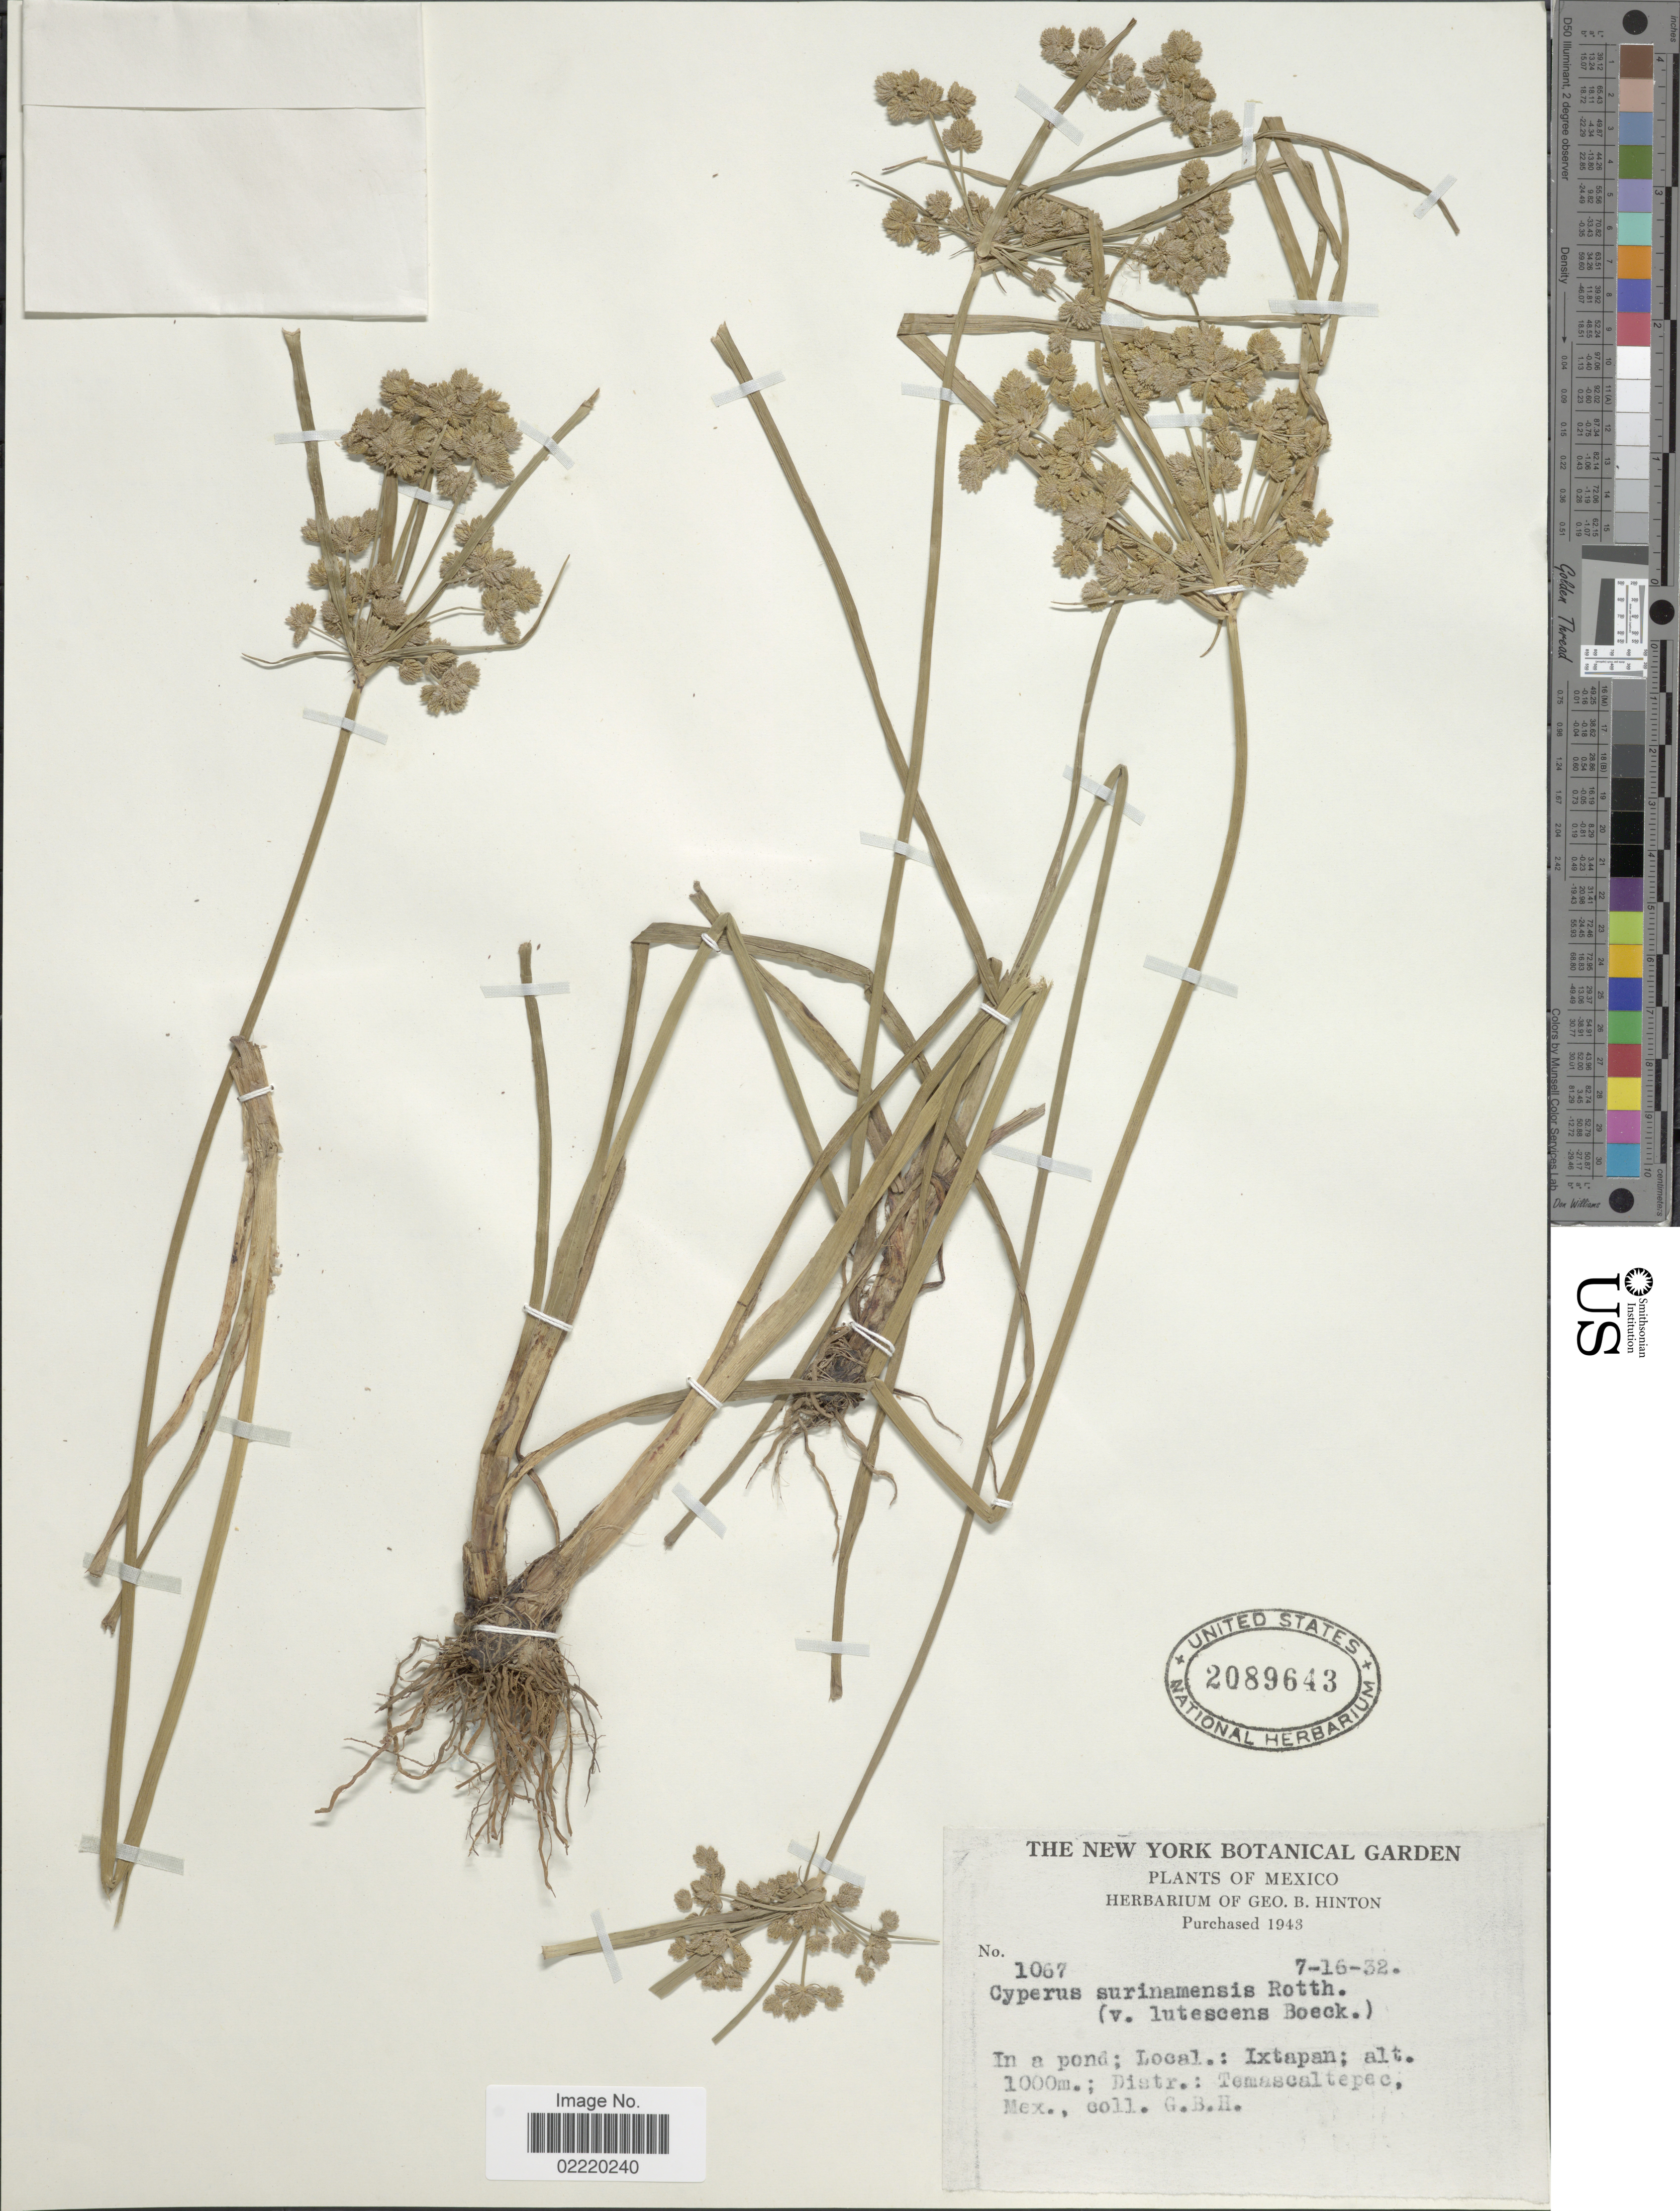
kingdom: Plantae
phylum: Tracheophyta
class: Liliopsida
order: Poales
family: Cyperaceae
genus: Cyperus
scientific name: Cyperus surinamensis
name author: Rottb.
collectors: G. B. Hinton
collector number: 1067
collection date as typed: Transcribed d/m/y: 16/7/32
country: Mexico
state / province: México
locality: In a pond; Local.: Ixtapan; Distr. Temascaltepec, Mex.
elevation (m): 1000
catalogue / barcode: US 208963